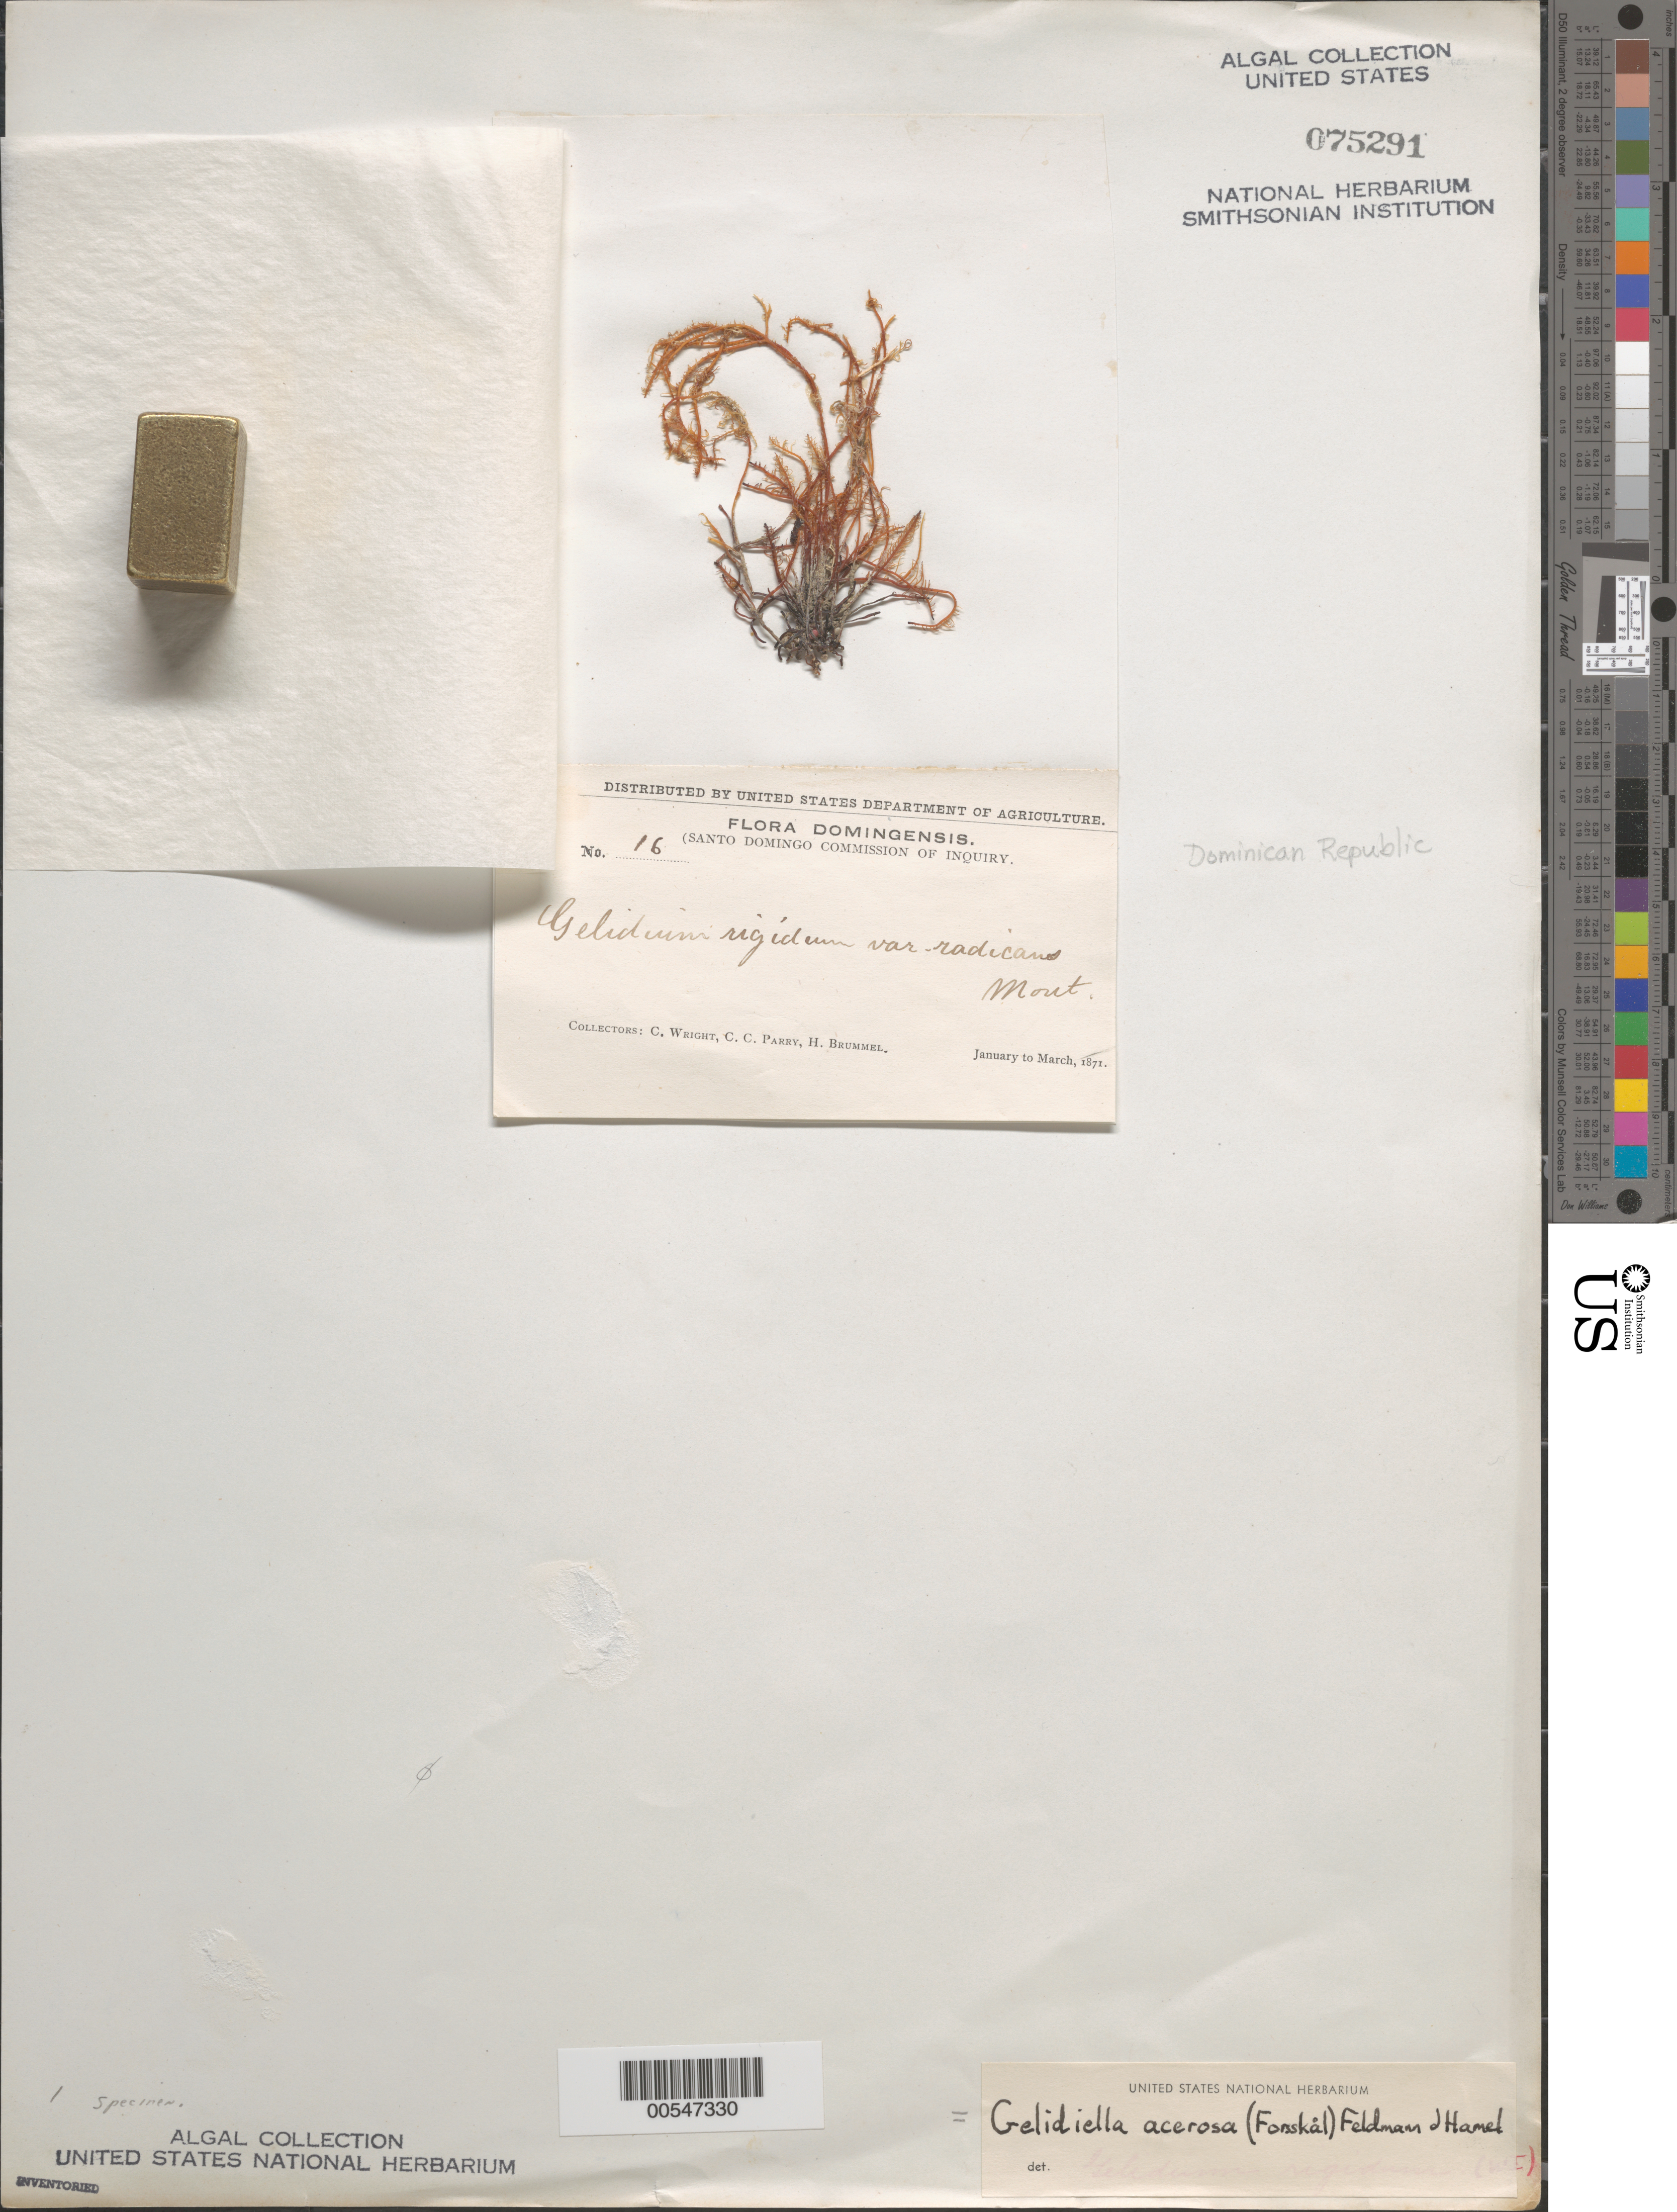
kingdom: Plantae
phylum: Rhodophyta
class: Florideophyceae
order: Gelidiales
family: Gelidiellaceae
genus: Gelidiella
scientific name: Gelidiella acerosa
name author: (Forssk.) Feldmann & G. Hamel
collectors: C. Wright, C. C. Parry & H. Brummel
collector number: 16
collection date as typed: Jan 1871 TO -- Mar 1871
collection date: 1871-01/1871-03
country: Dominican Republic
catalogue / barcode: US 75291